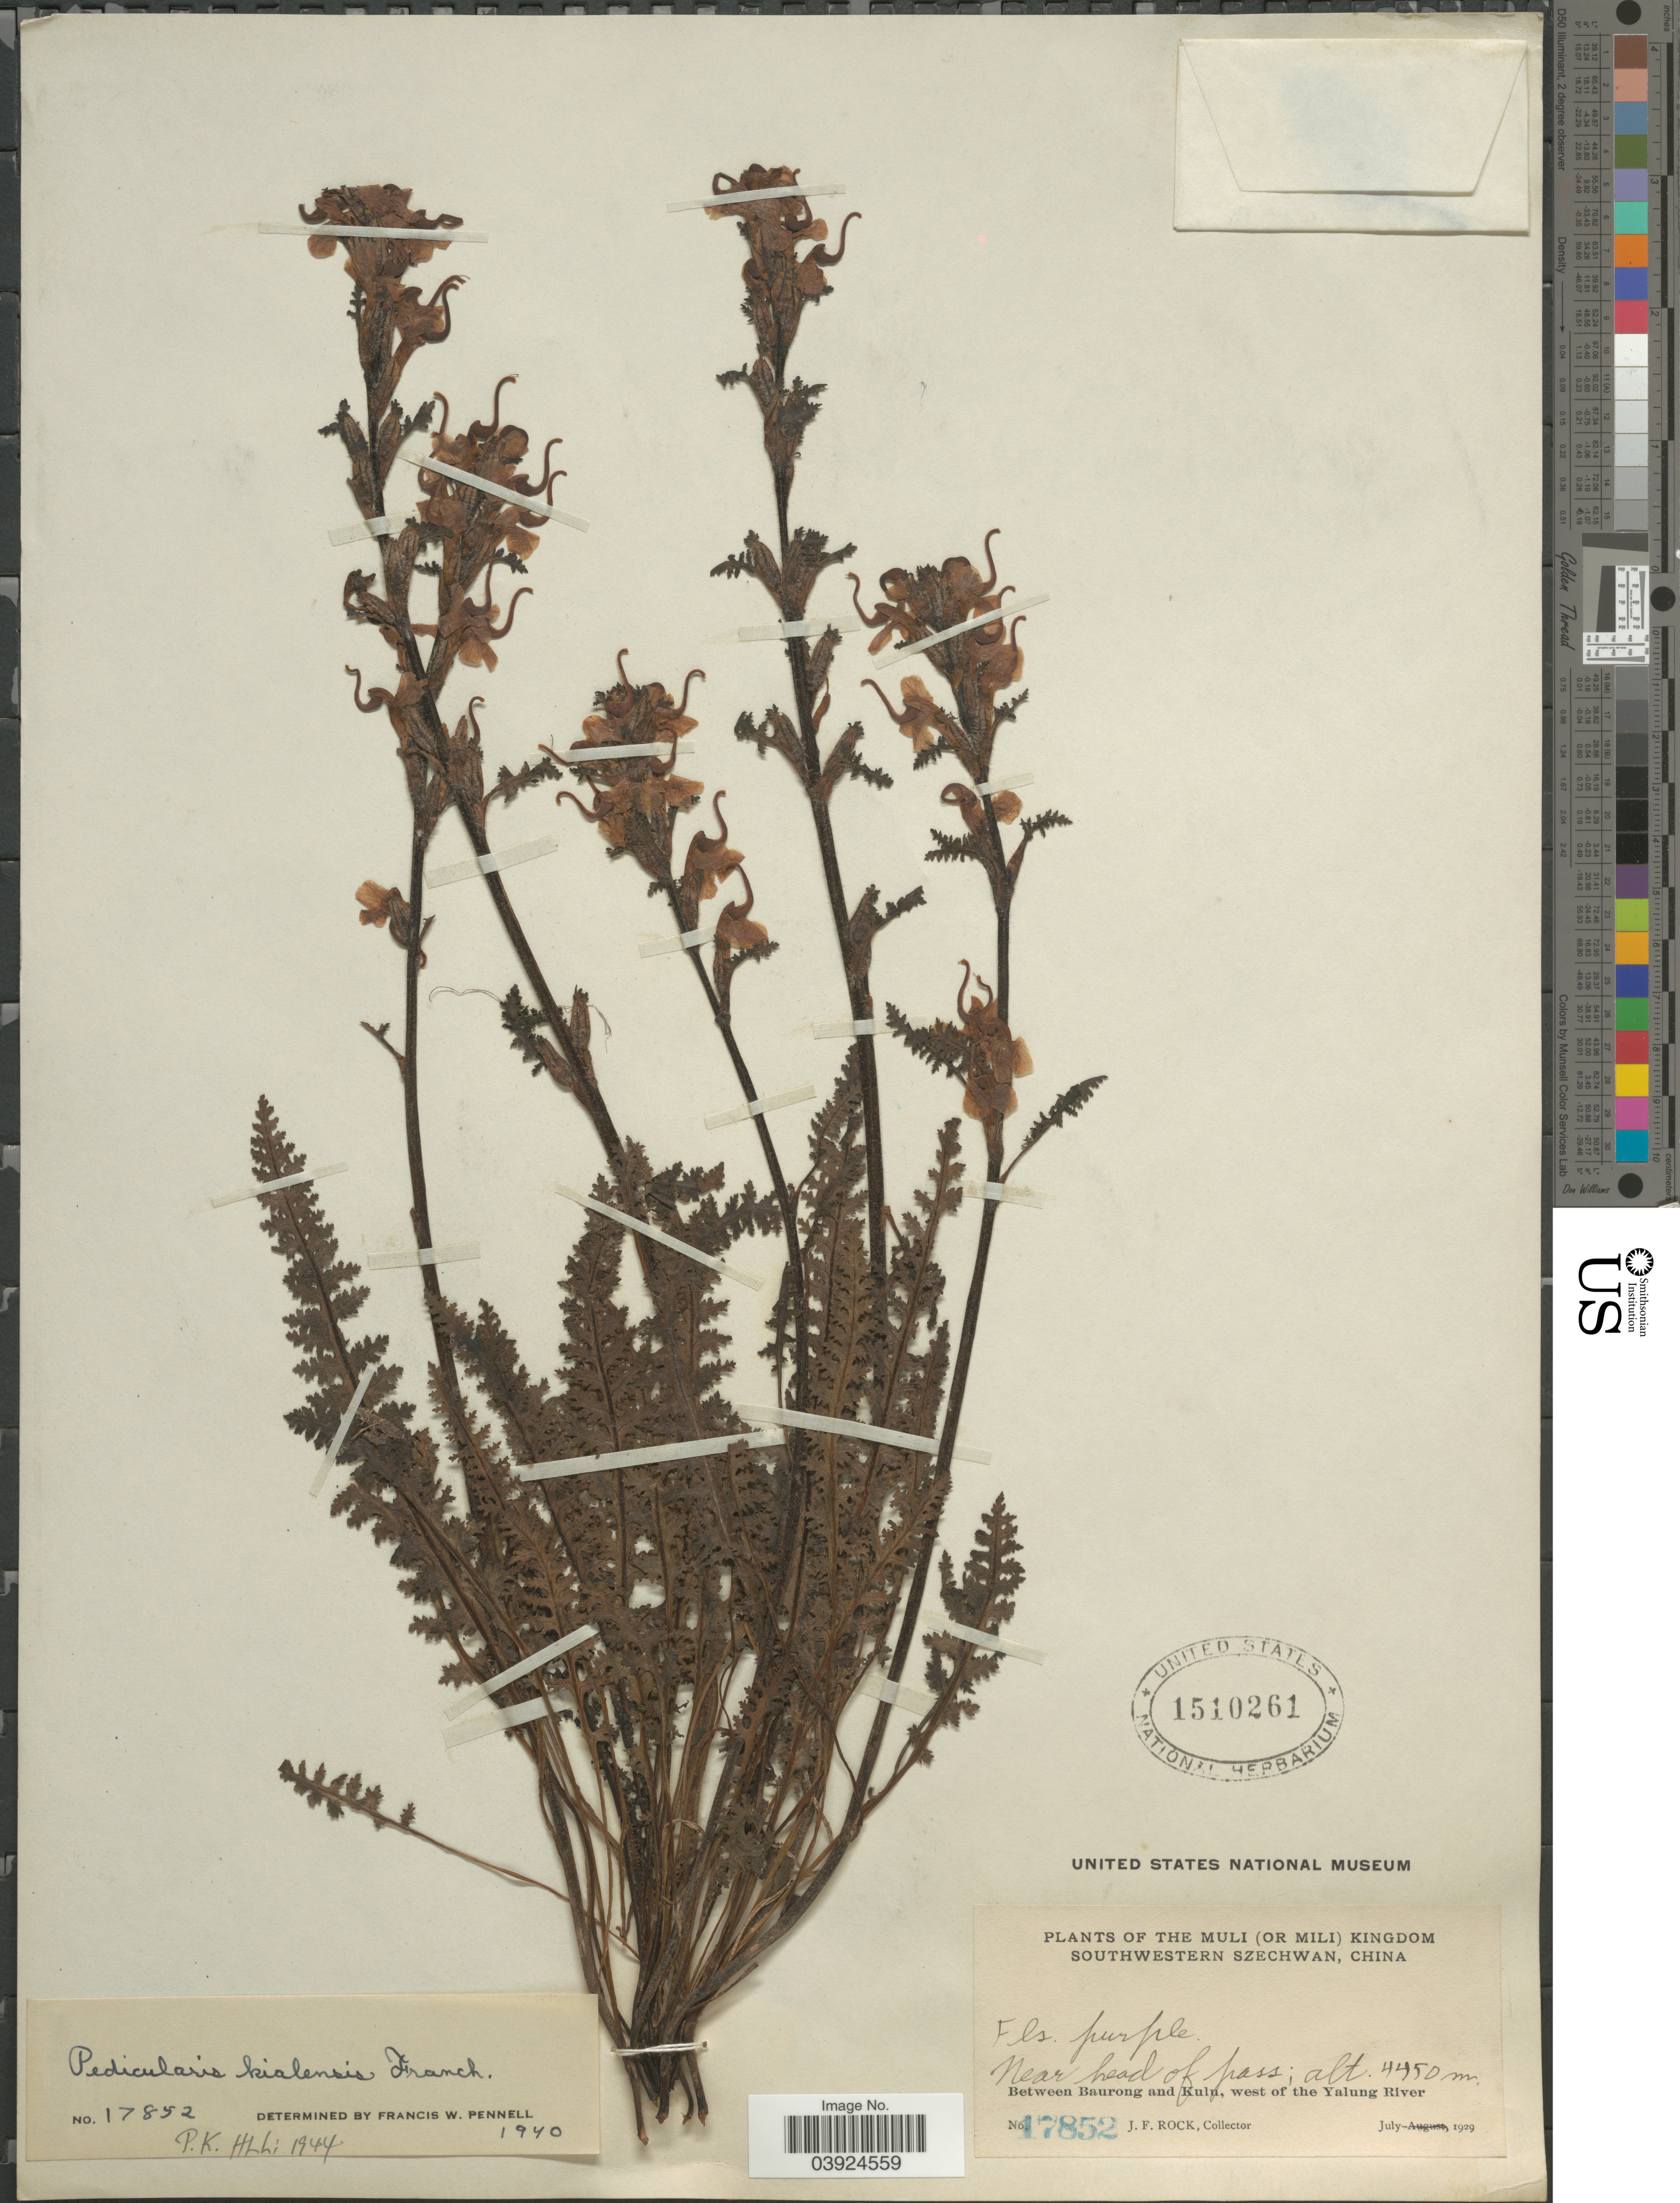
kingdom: Plantae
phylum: Tracheophyta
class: Magnoliopsida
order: Lamiales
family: Orobanchaceae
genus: Pedicularis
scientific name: Pedicularis kialensis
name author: Franch.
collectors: J. Rock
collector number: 17852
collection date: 1929-07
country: China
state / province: Sichuan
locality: The Muli (or Mili) Kingdom, southwestern Szechwan. Near head of pass. Between Baurong and Kulu, west of the Yalung River.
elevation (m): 4450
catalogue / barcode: US 1510261